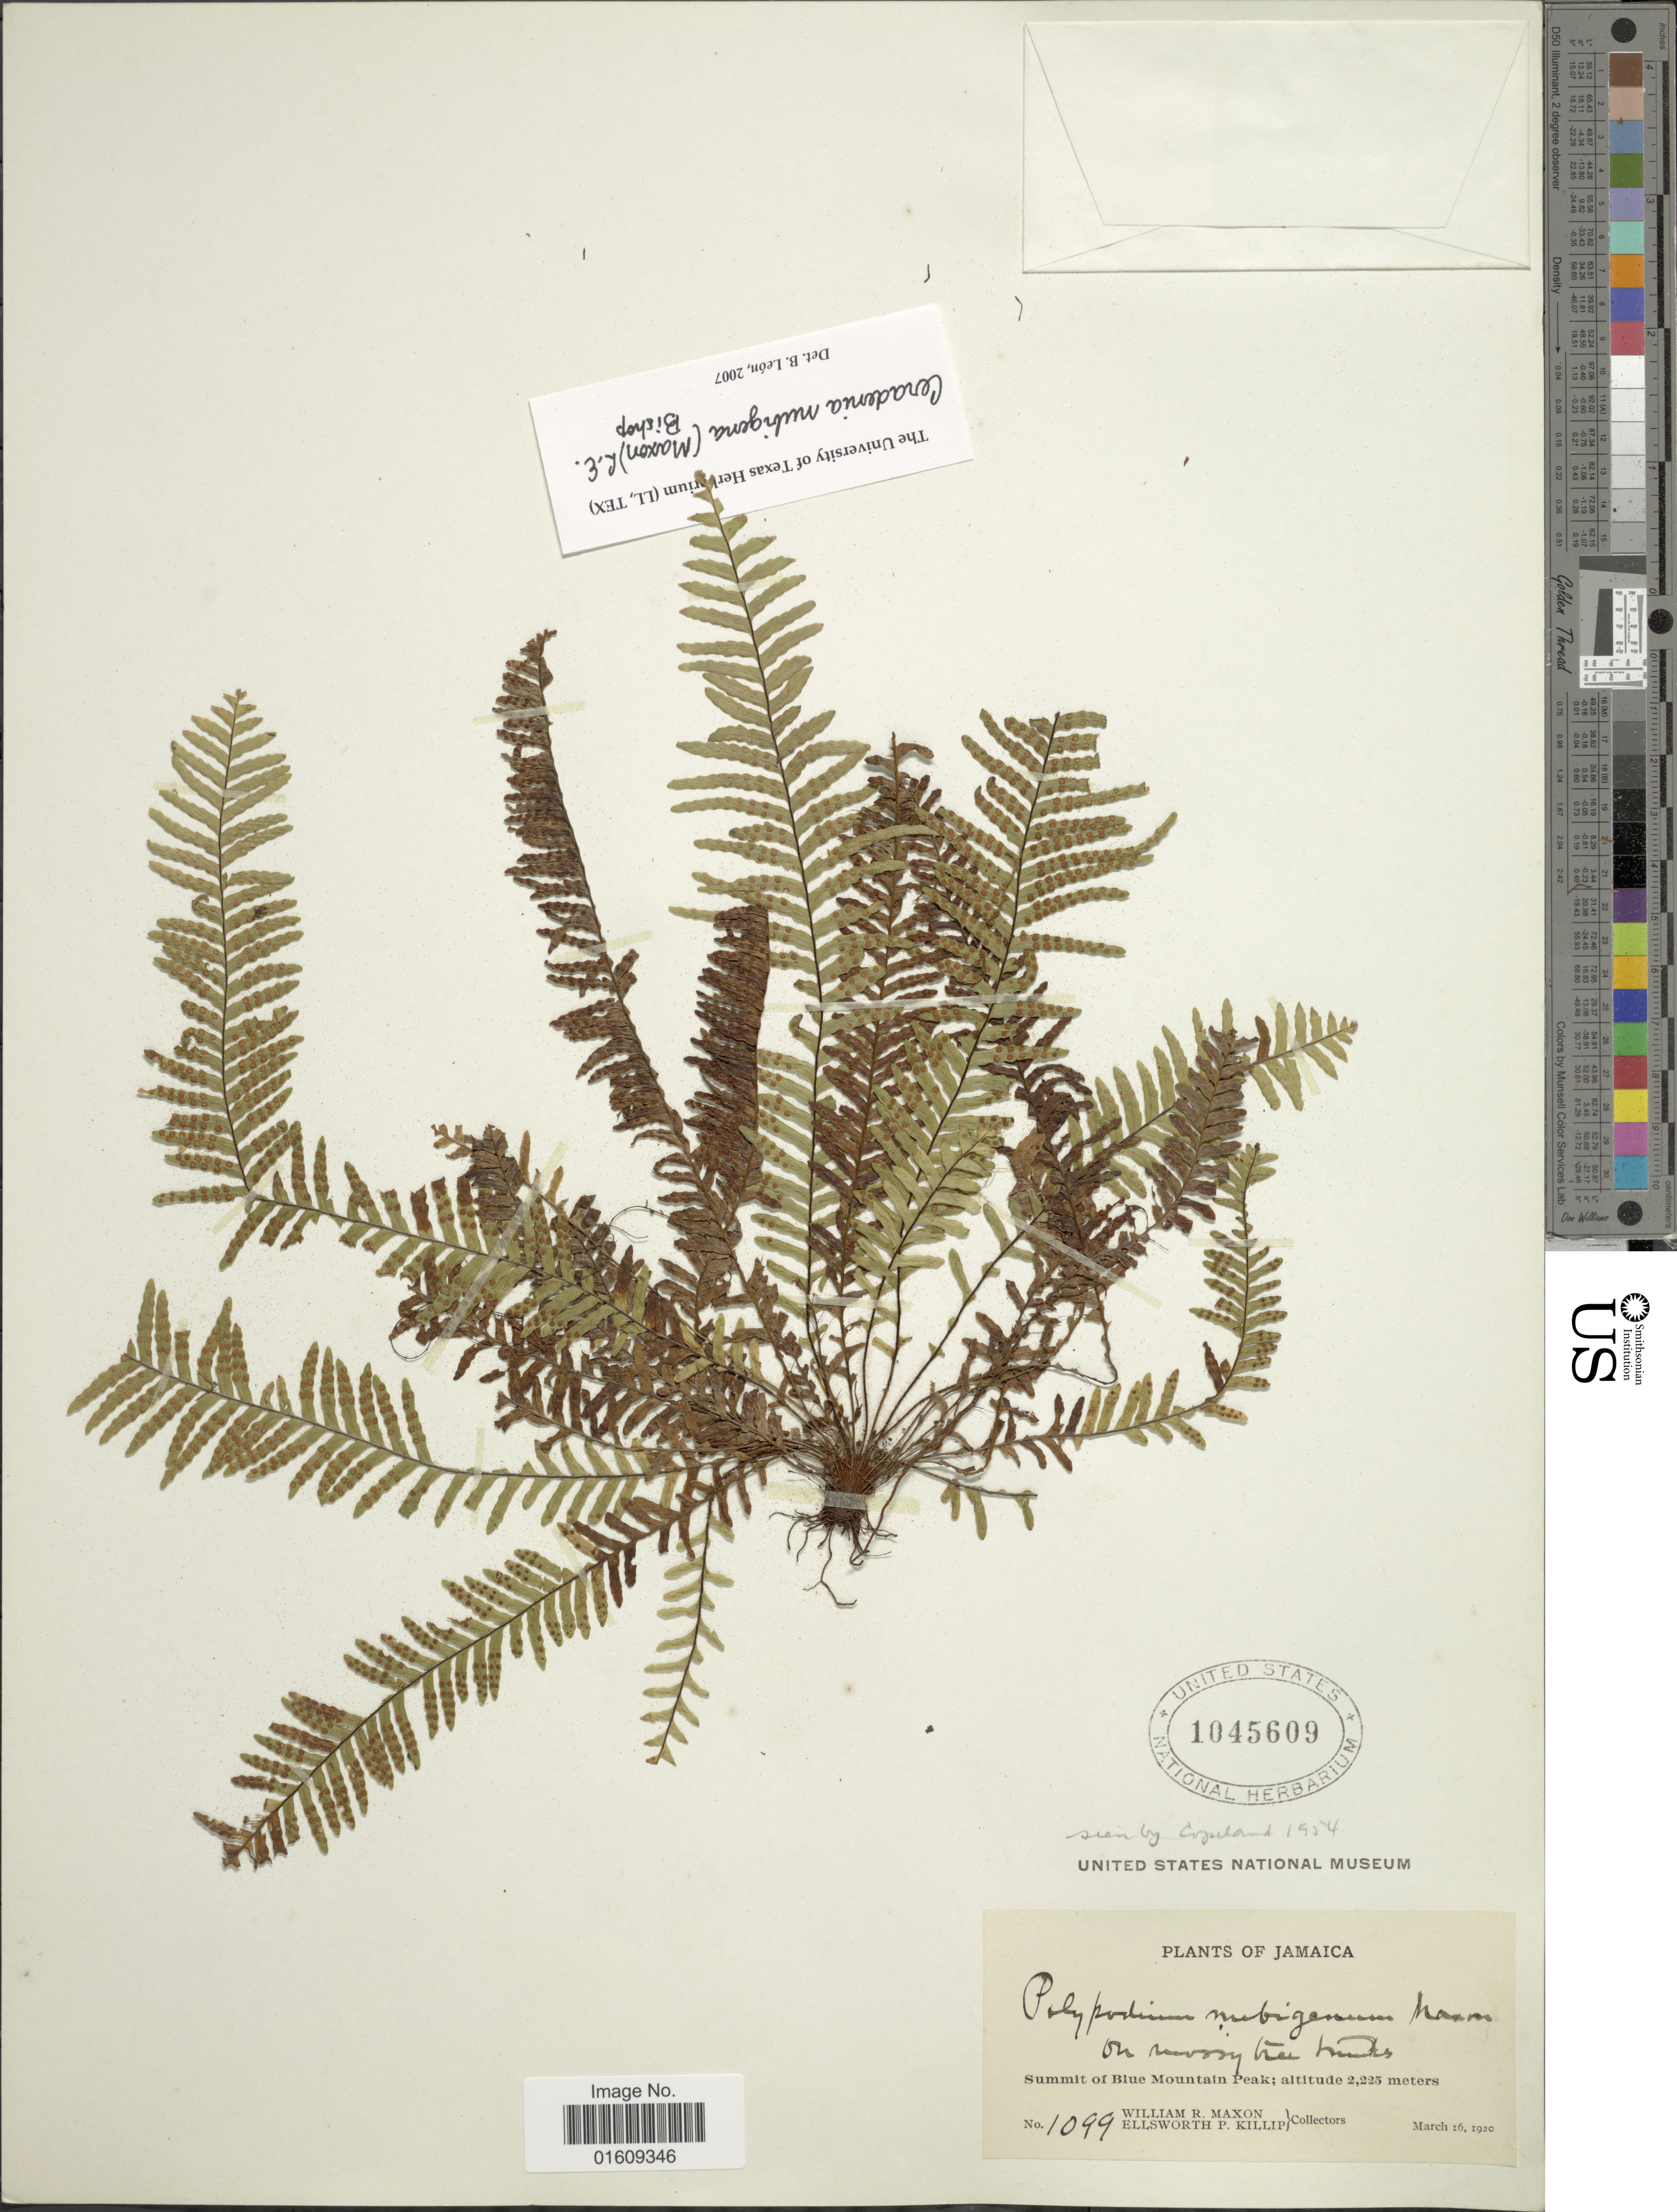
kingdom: Plantae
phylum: Tracheophyta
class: Polypodiopsida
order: Polypodiales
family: Polypodiaceae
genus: Ceradenia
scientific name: Ceradenia nubigena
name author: (Maxon) L.E. Bishop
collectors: W. R. Maxon & E. P. Killip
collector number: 1099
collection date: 1920-03-16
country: Jamaica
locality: Jamaica, Summit of Blue Mountain Peak.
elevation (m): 2225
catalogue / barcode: US 1045609